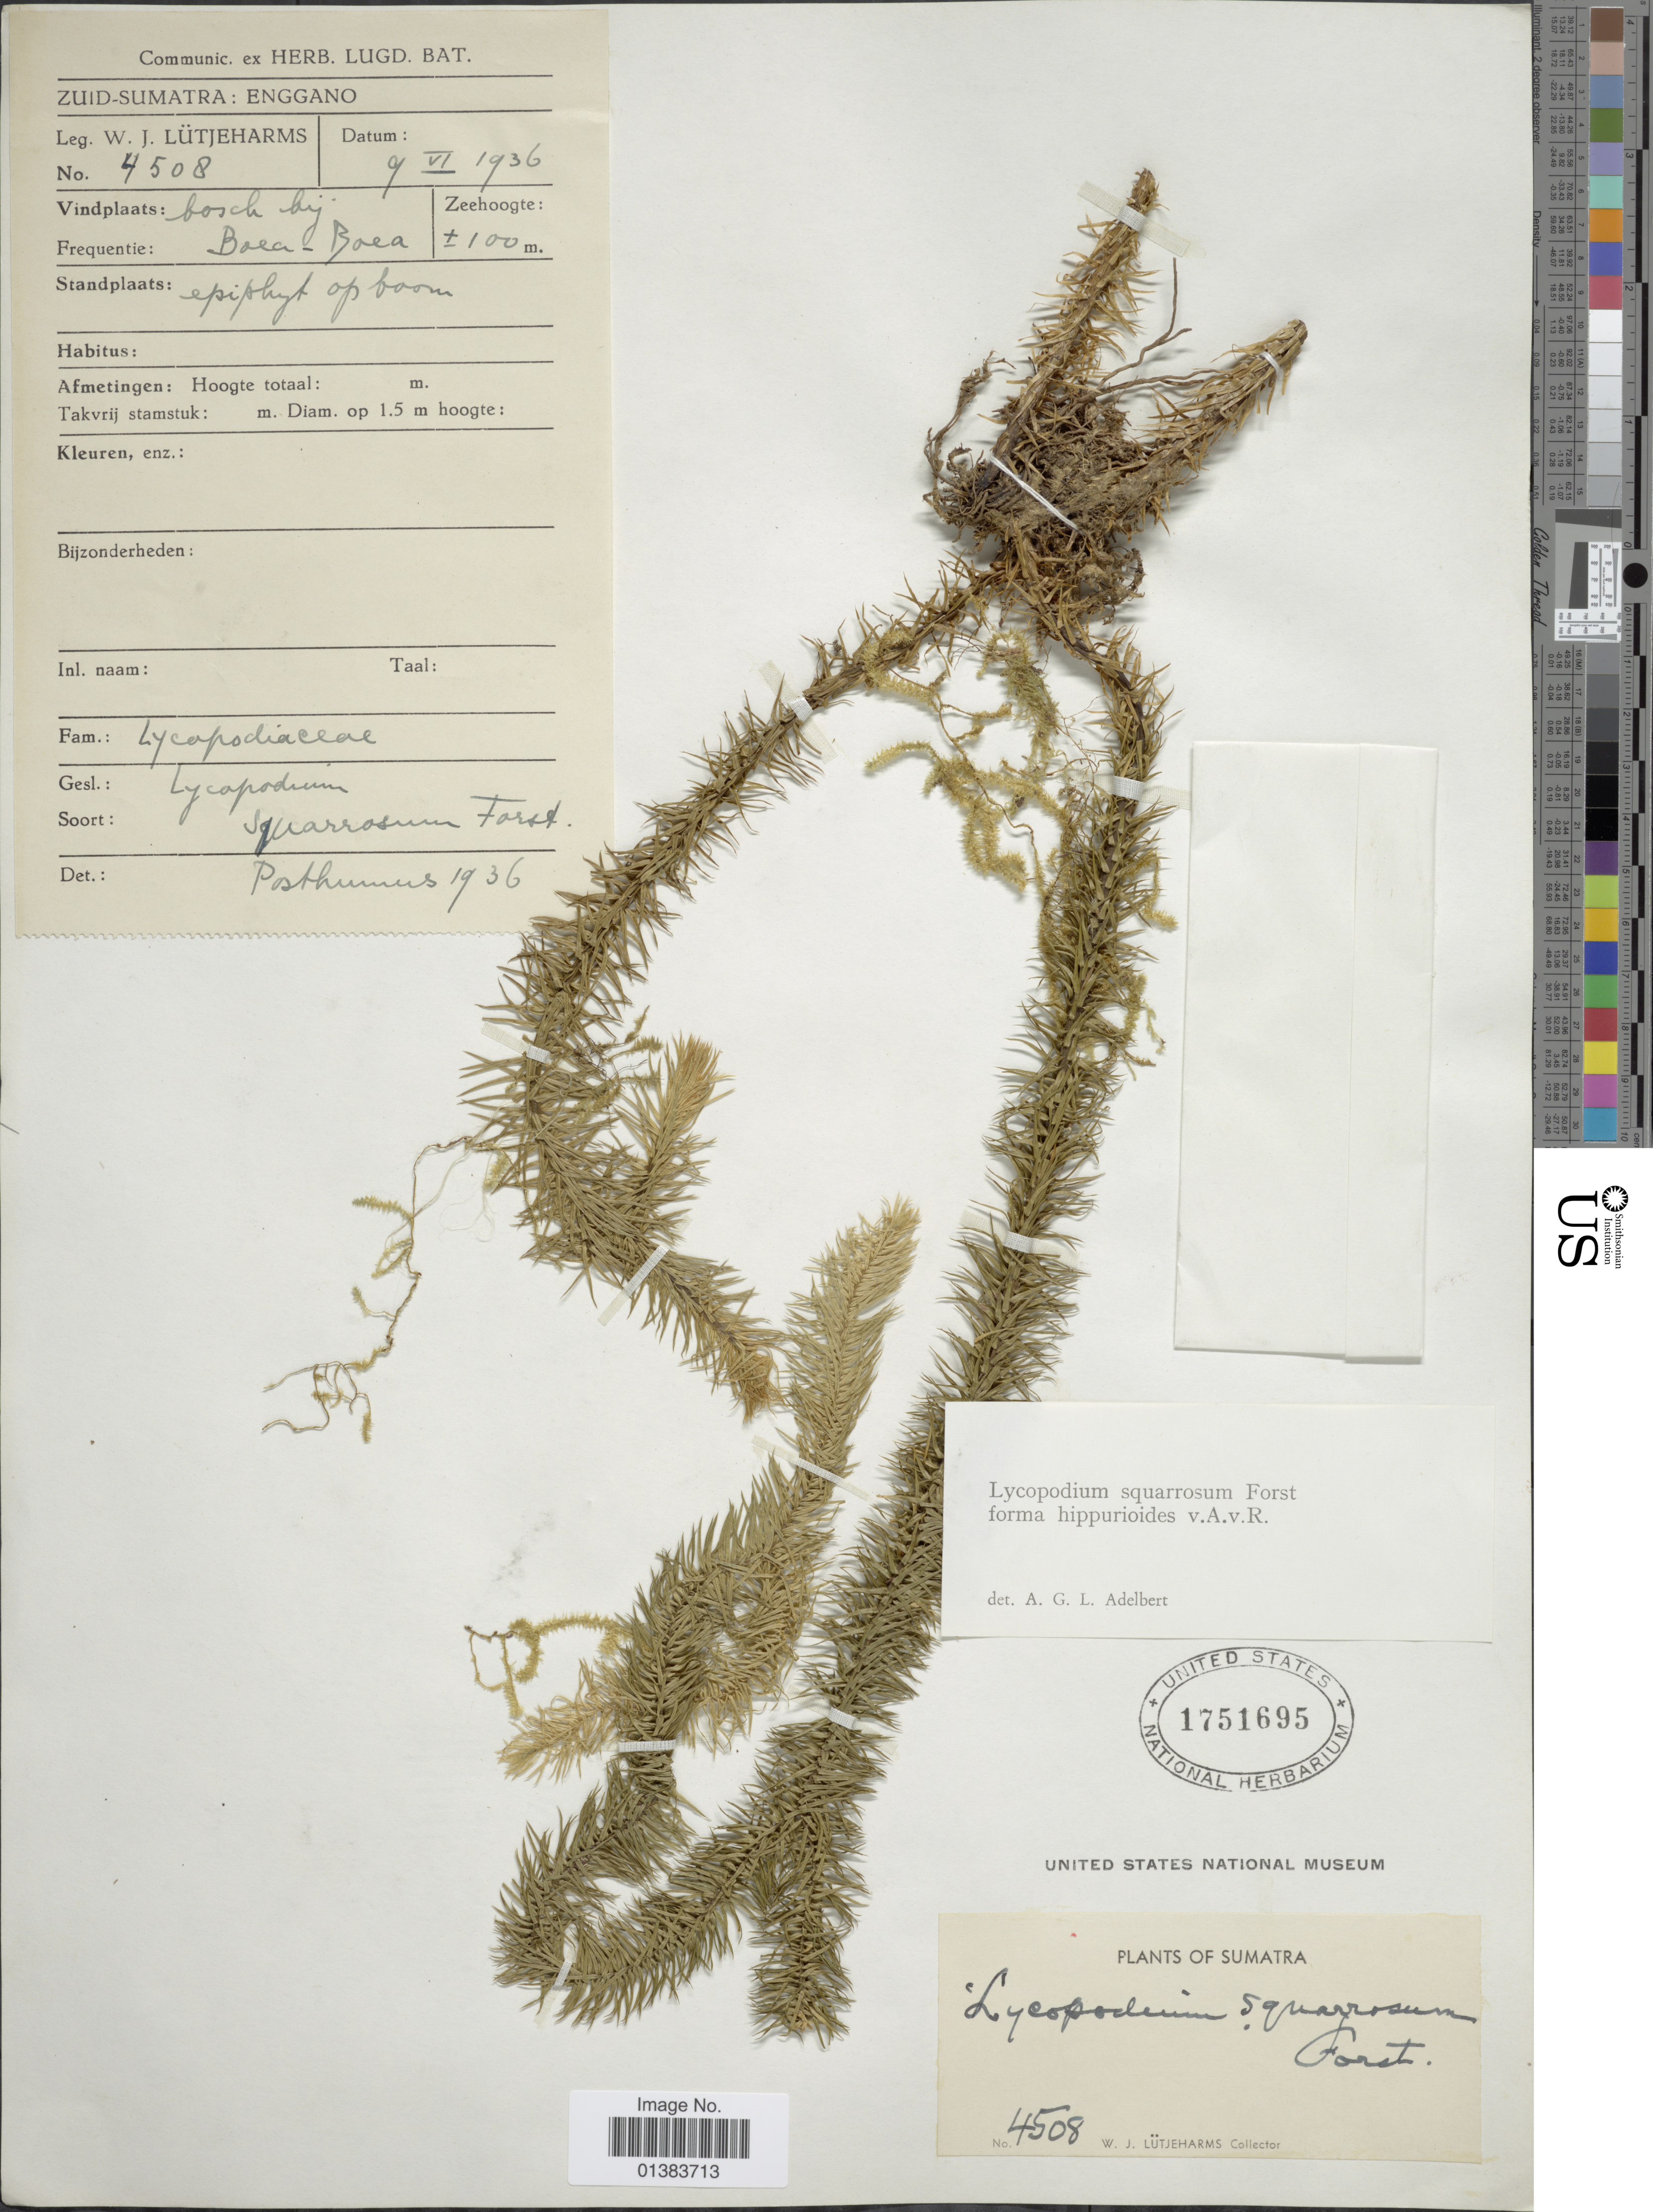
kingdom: Plantae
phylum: Tracheophyta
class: Lycopodiopsida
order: Lycopodiales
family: Lycopodiaceae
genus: Phlegmariurus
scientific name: Phlegmariurus squarrosus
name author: (G. Forst.) Á. Löve & D. Löve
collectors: W. Lütjeharms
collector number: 4508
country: Indonesia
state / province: Sumatra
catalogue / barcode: US 1751695